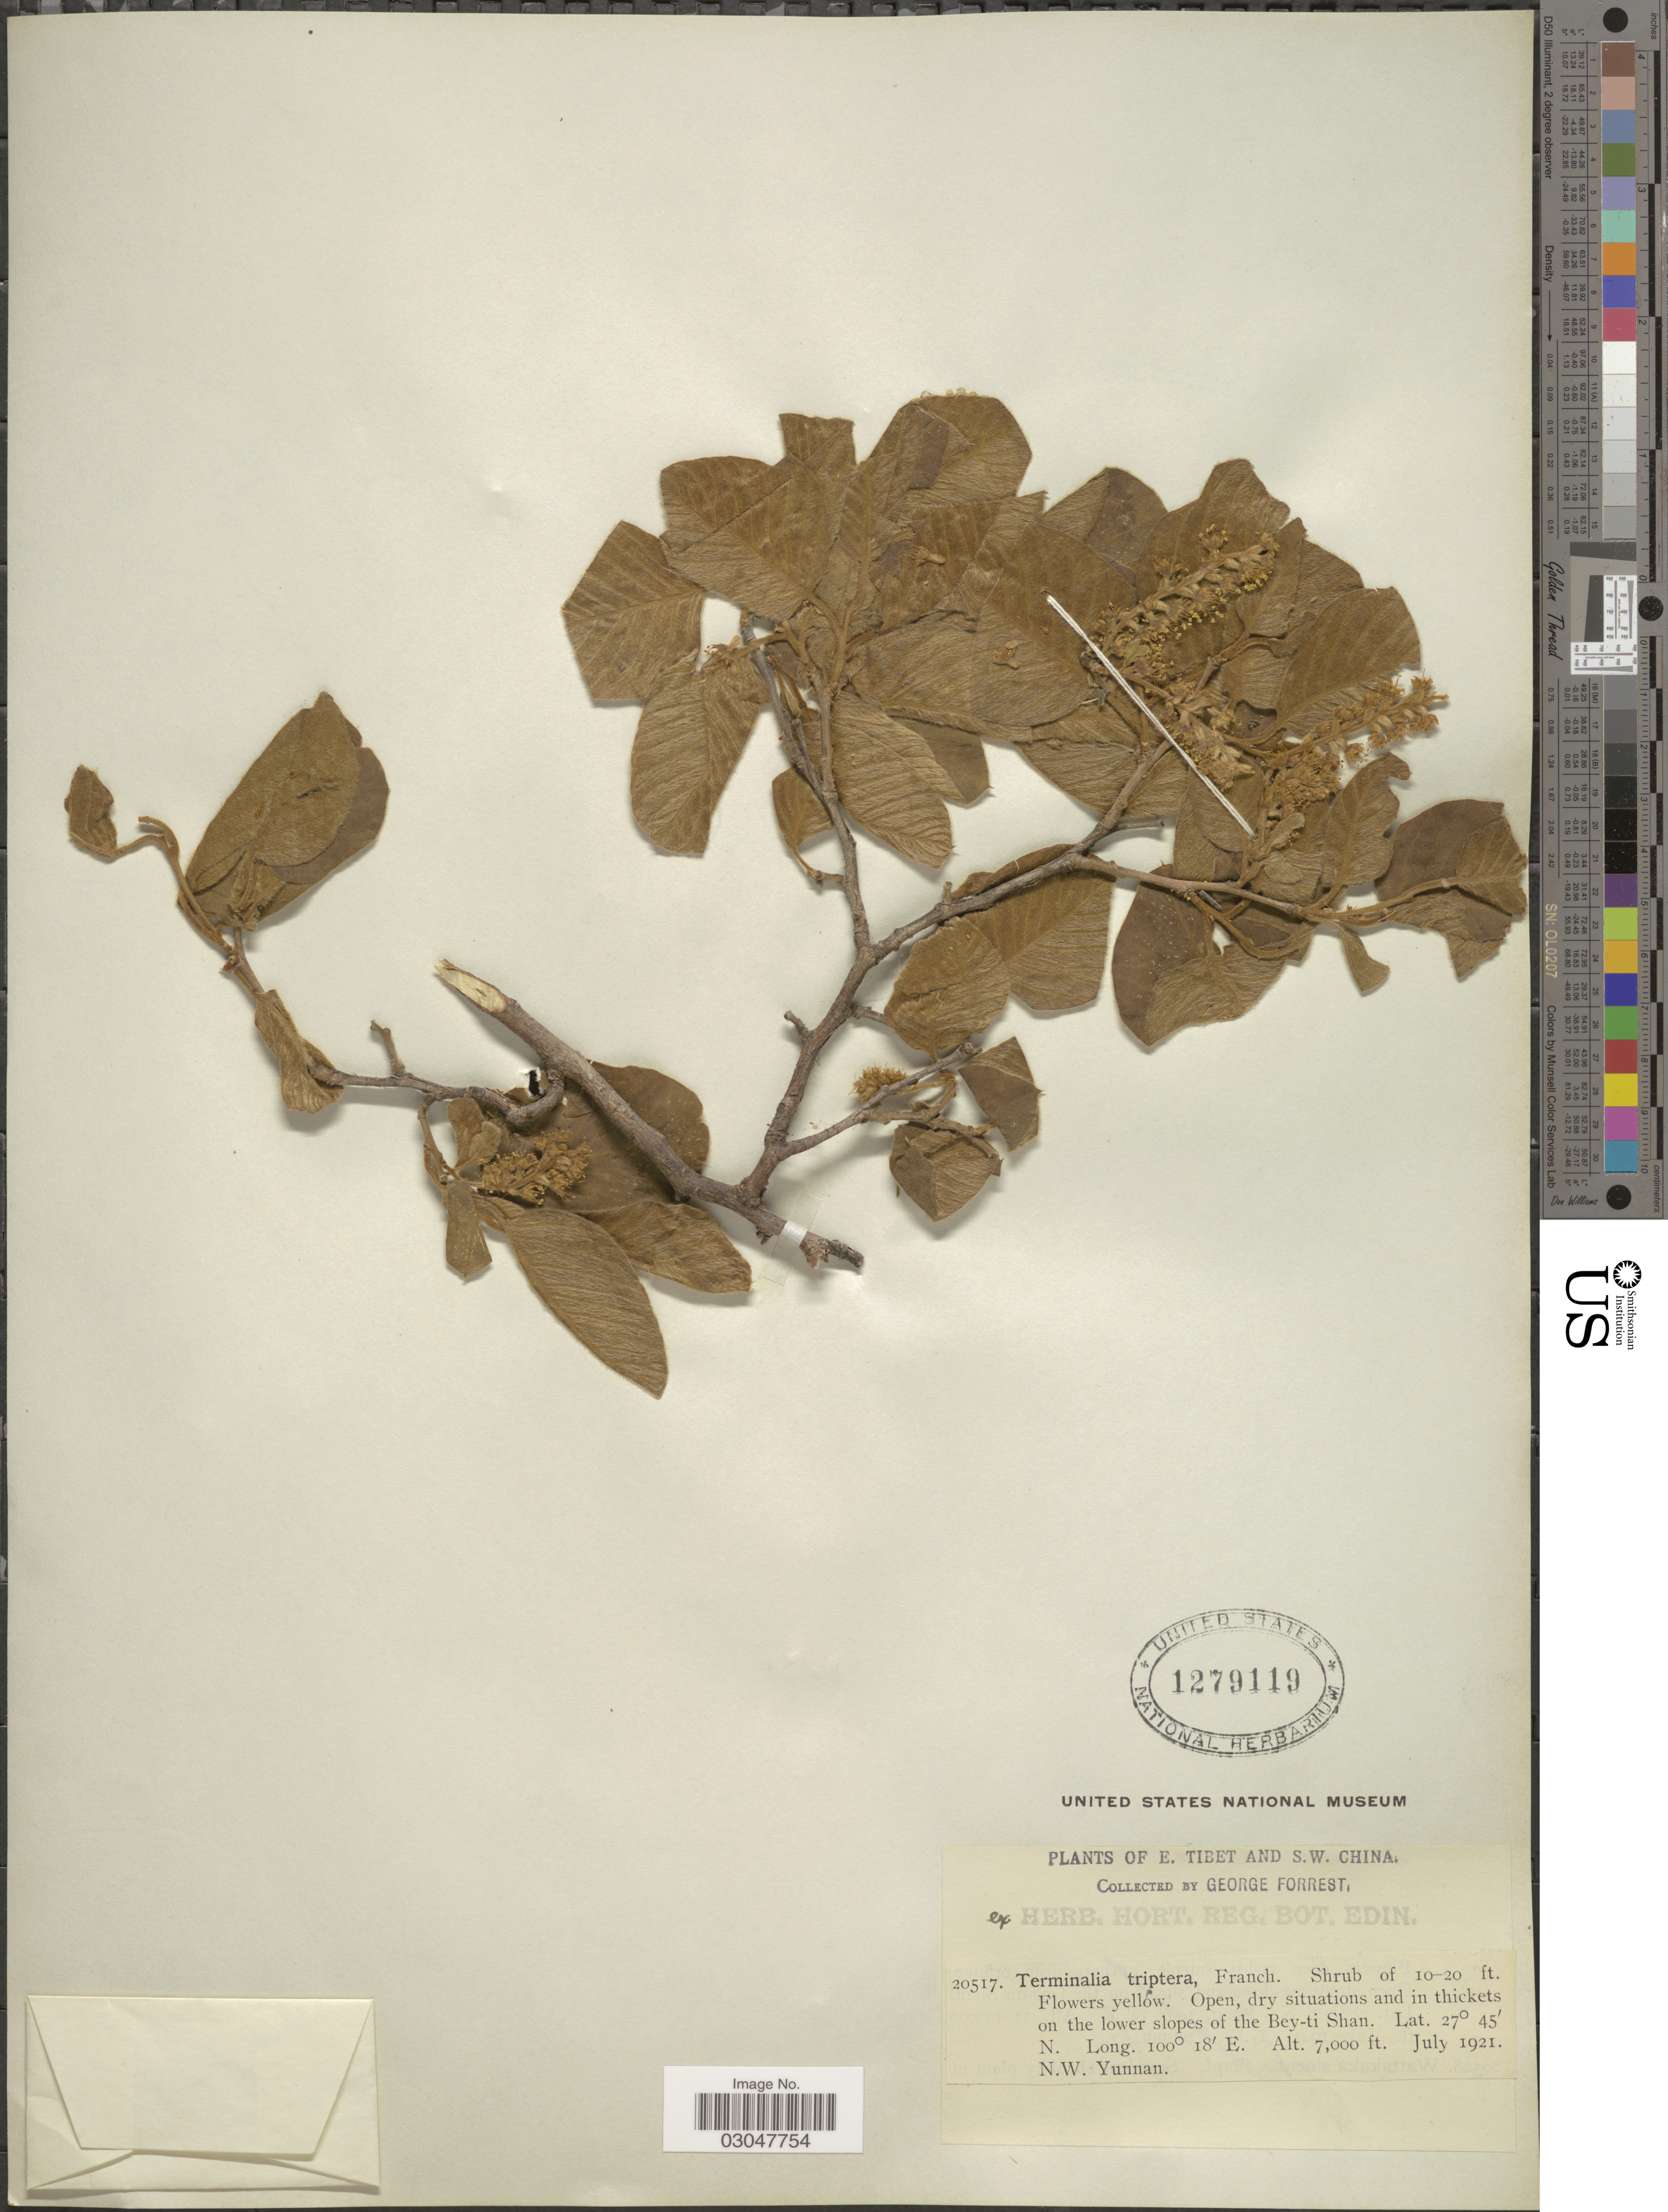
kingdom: Plantae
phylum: Tracheophyta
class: Magnoliopsida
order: Myrtales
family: Combretaceae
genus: Terminalia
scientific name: Terminalia franchetii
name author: Gagnep.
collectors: G. Forrest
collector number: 20517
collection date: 1921-07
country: China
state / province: Yunnan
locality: On the lower slopes of the Bey-ti Shan. N.W. Yunnan. E. Tibet and S.W. China.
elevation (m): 2134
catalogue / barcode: US 1279119